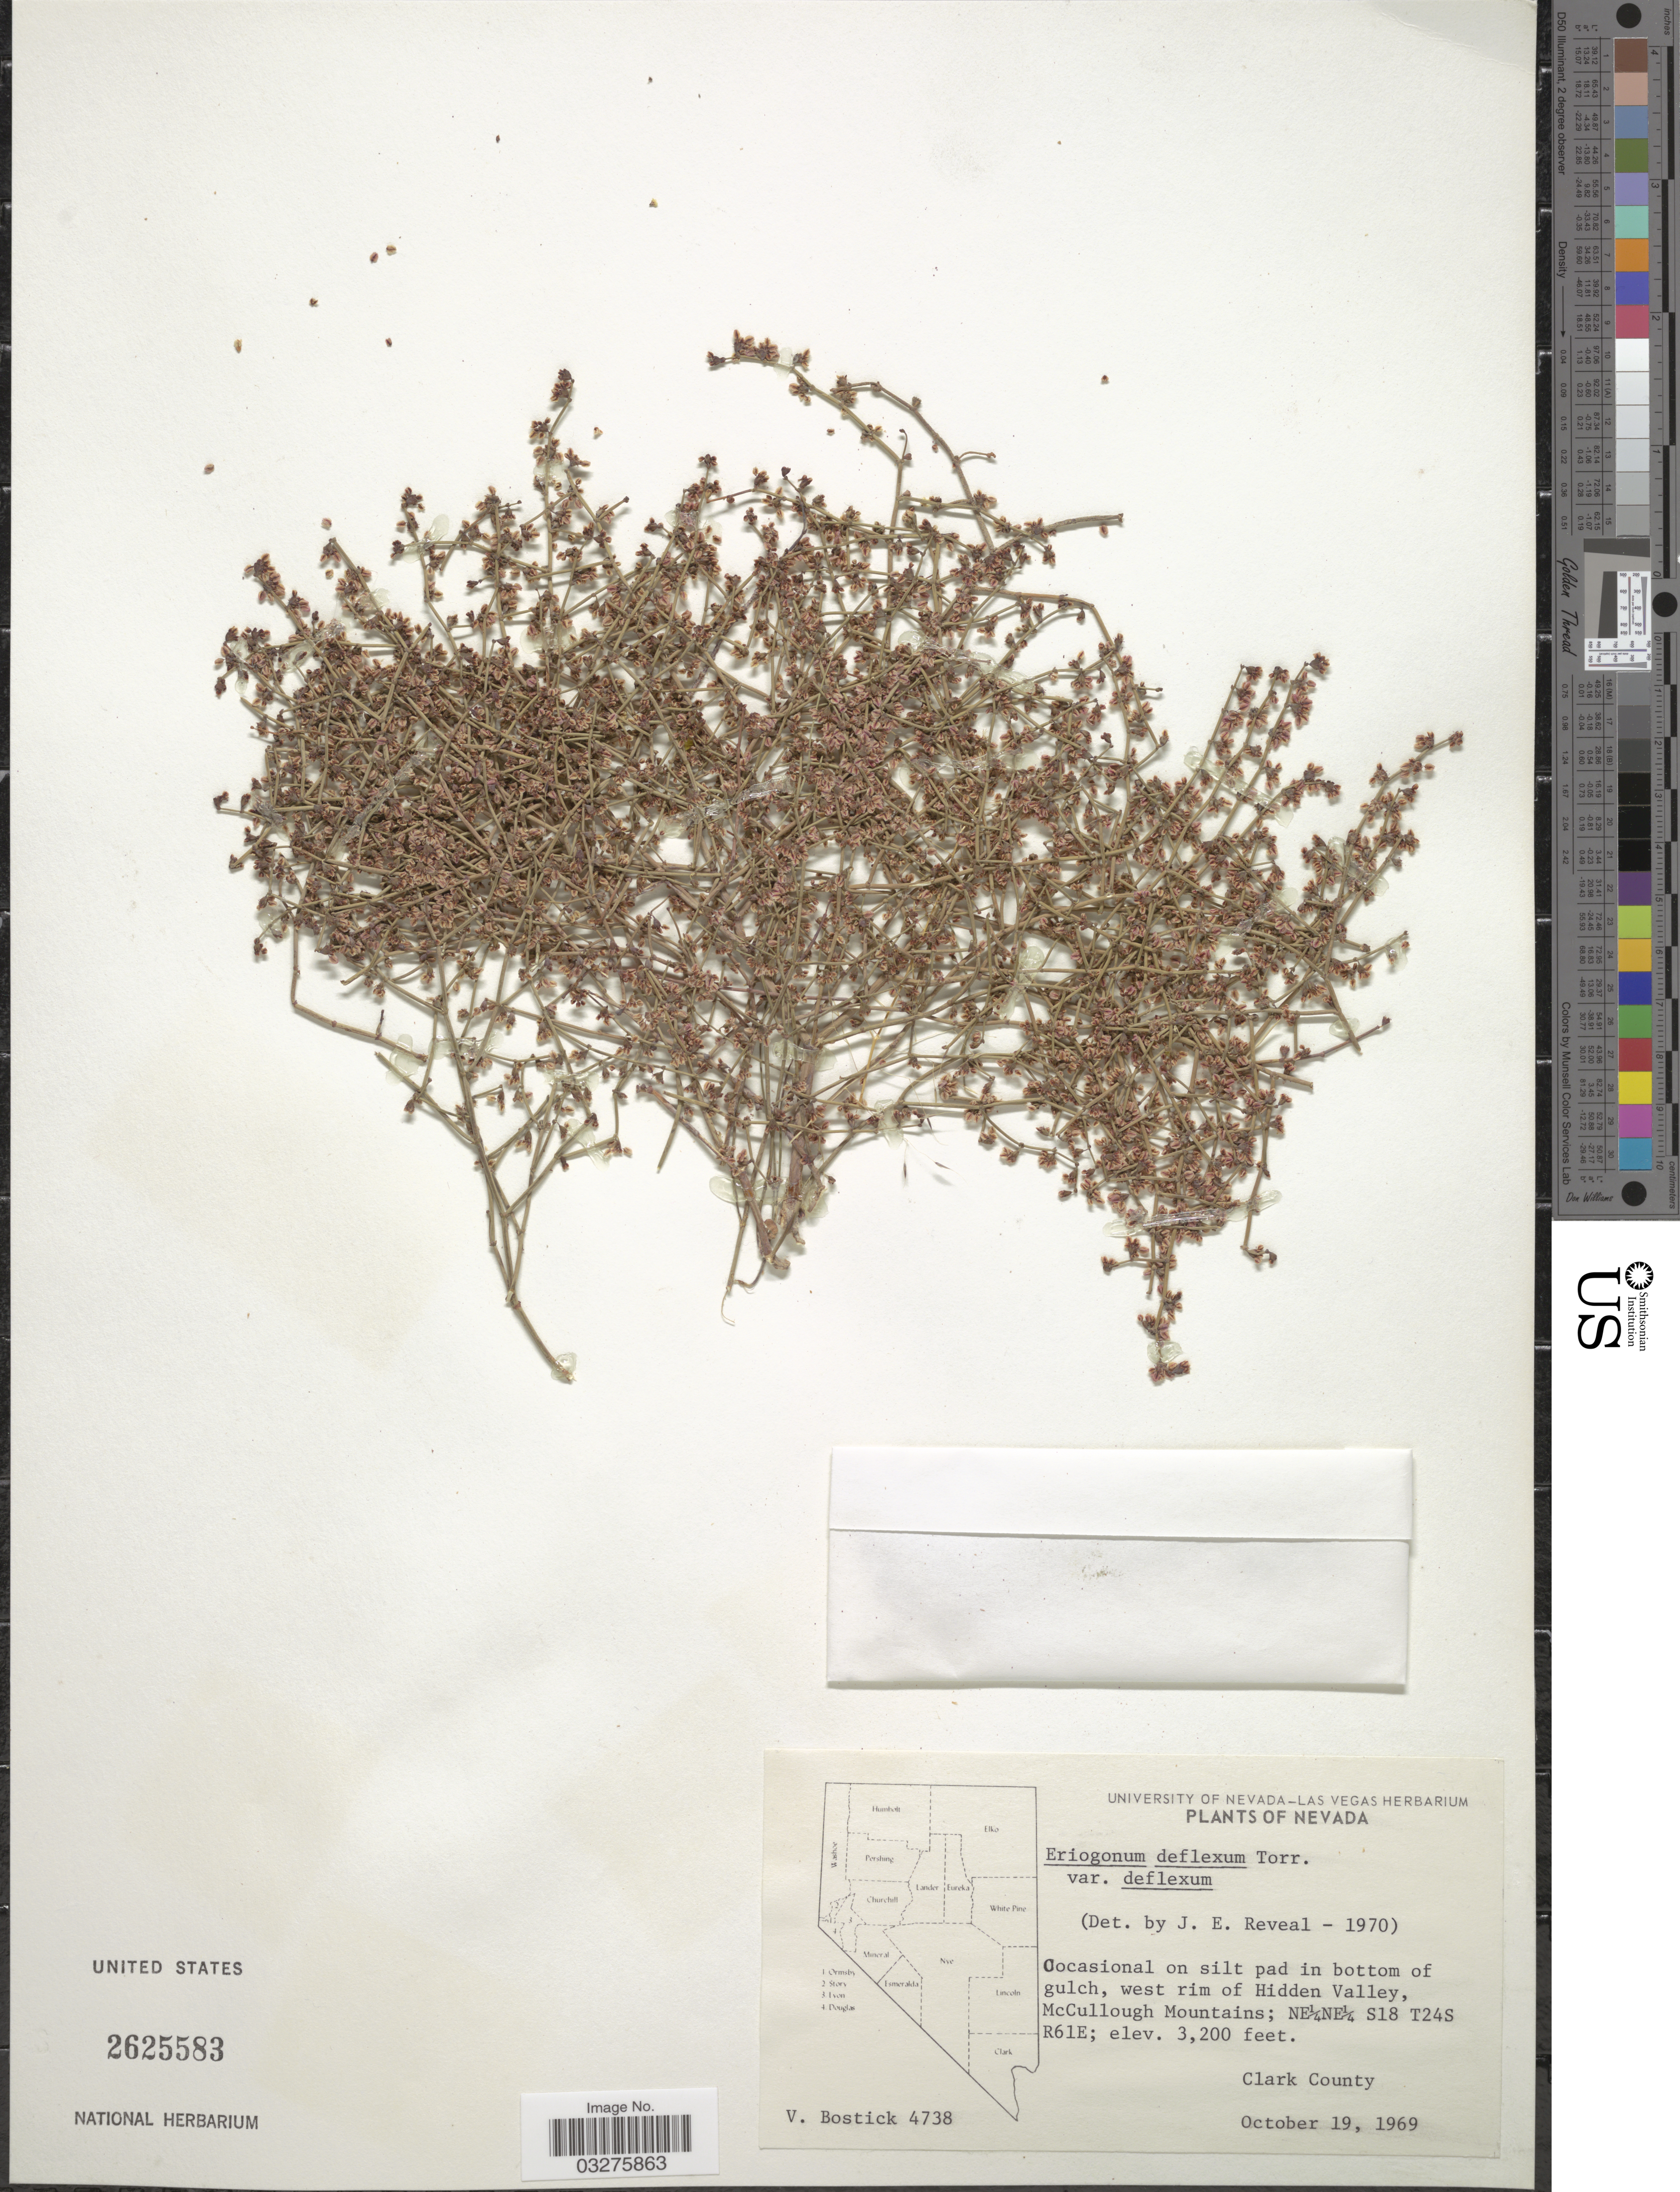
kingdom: Plantae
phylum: Tracheophyta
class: Magnoliopsida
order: Caryophyllales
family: Polygonaceae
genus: Eriogonum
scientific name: Eriogonum deflexum var. deflexum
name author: Torr. in Ives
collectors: V. Bostick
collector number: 4738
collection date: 1969-10-19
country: United States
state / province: Nevada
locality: Occasional on silt pad in bottom of gulch, west rim of Hidden Valley, McCullough Mountains; NE¼NE¼ S18 T24S R61E. Clark County.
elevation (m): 975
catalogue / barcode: US 2625583